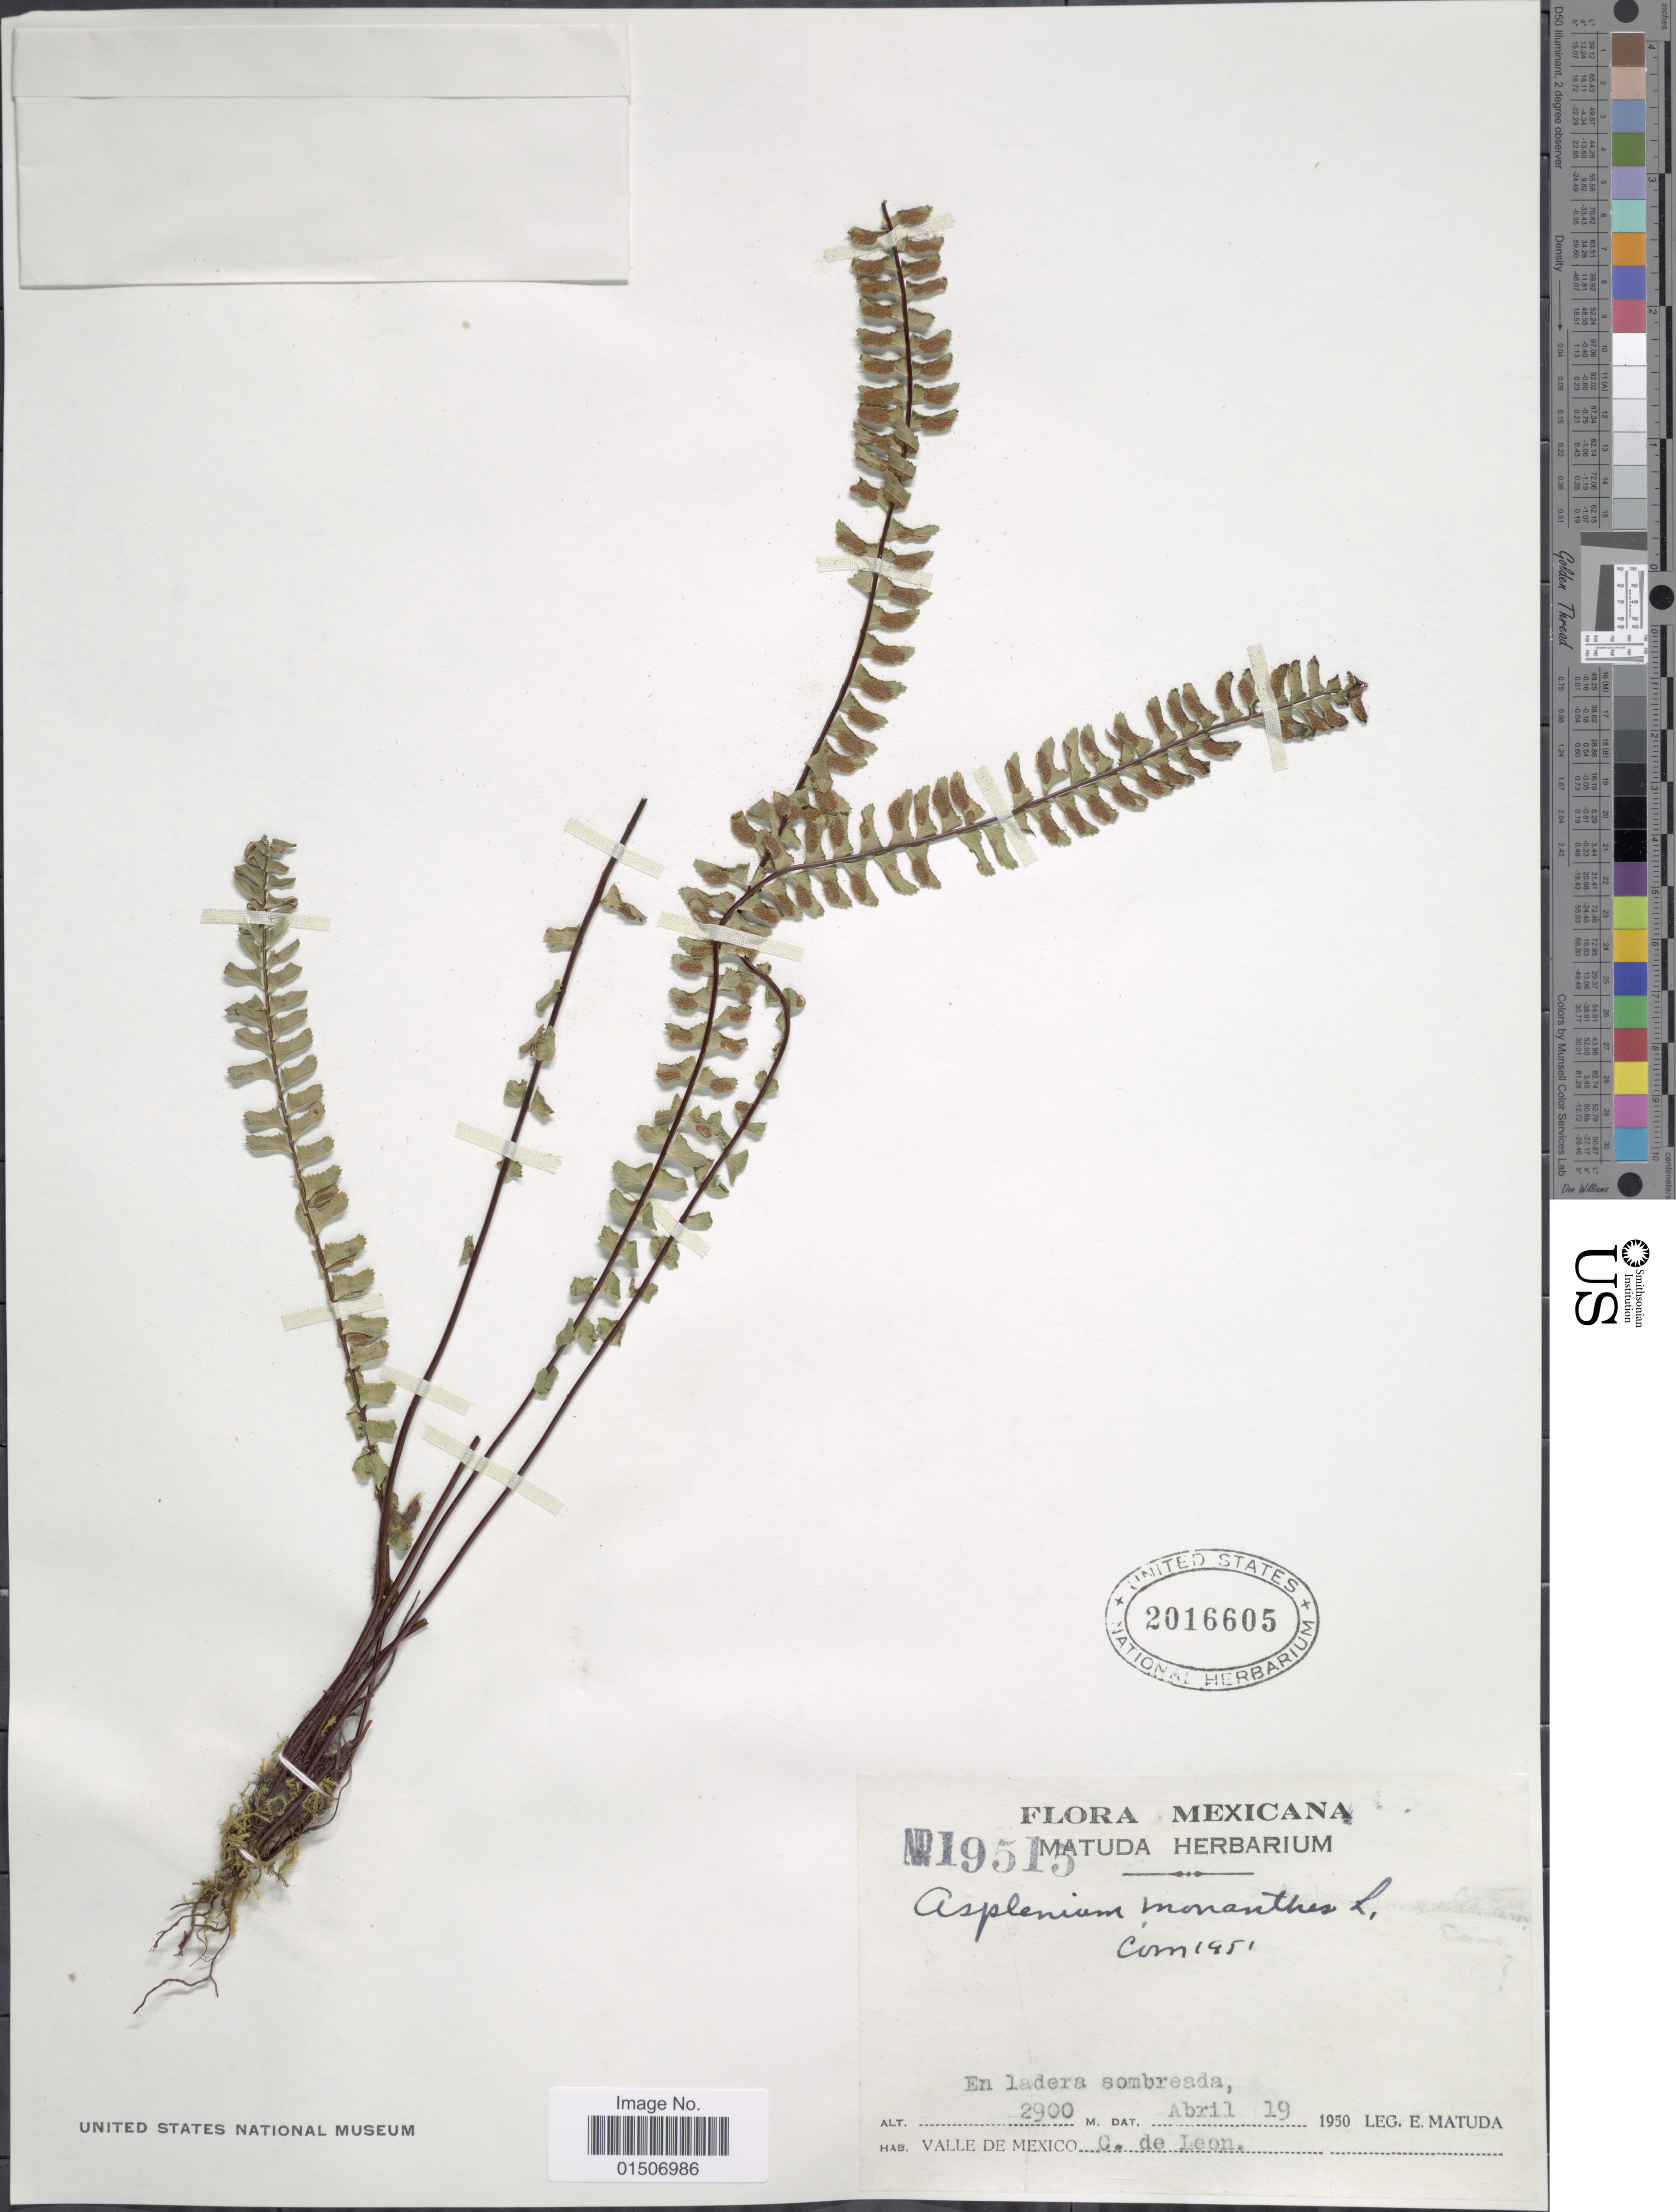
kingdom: Plantae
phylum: Tracheophyta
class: Polypodiopsida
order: Polypodiales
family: Aspleniaceae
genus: Asplenium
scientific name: Asplenium monanthes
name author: L.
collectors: E. Matuda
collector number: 19515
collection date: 1950-04-19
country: Mexico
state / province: México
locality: Valle de Mexico C. de Leon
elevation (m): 2900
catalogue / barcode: US 2016605